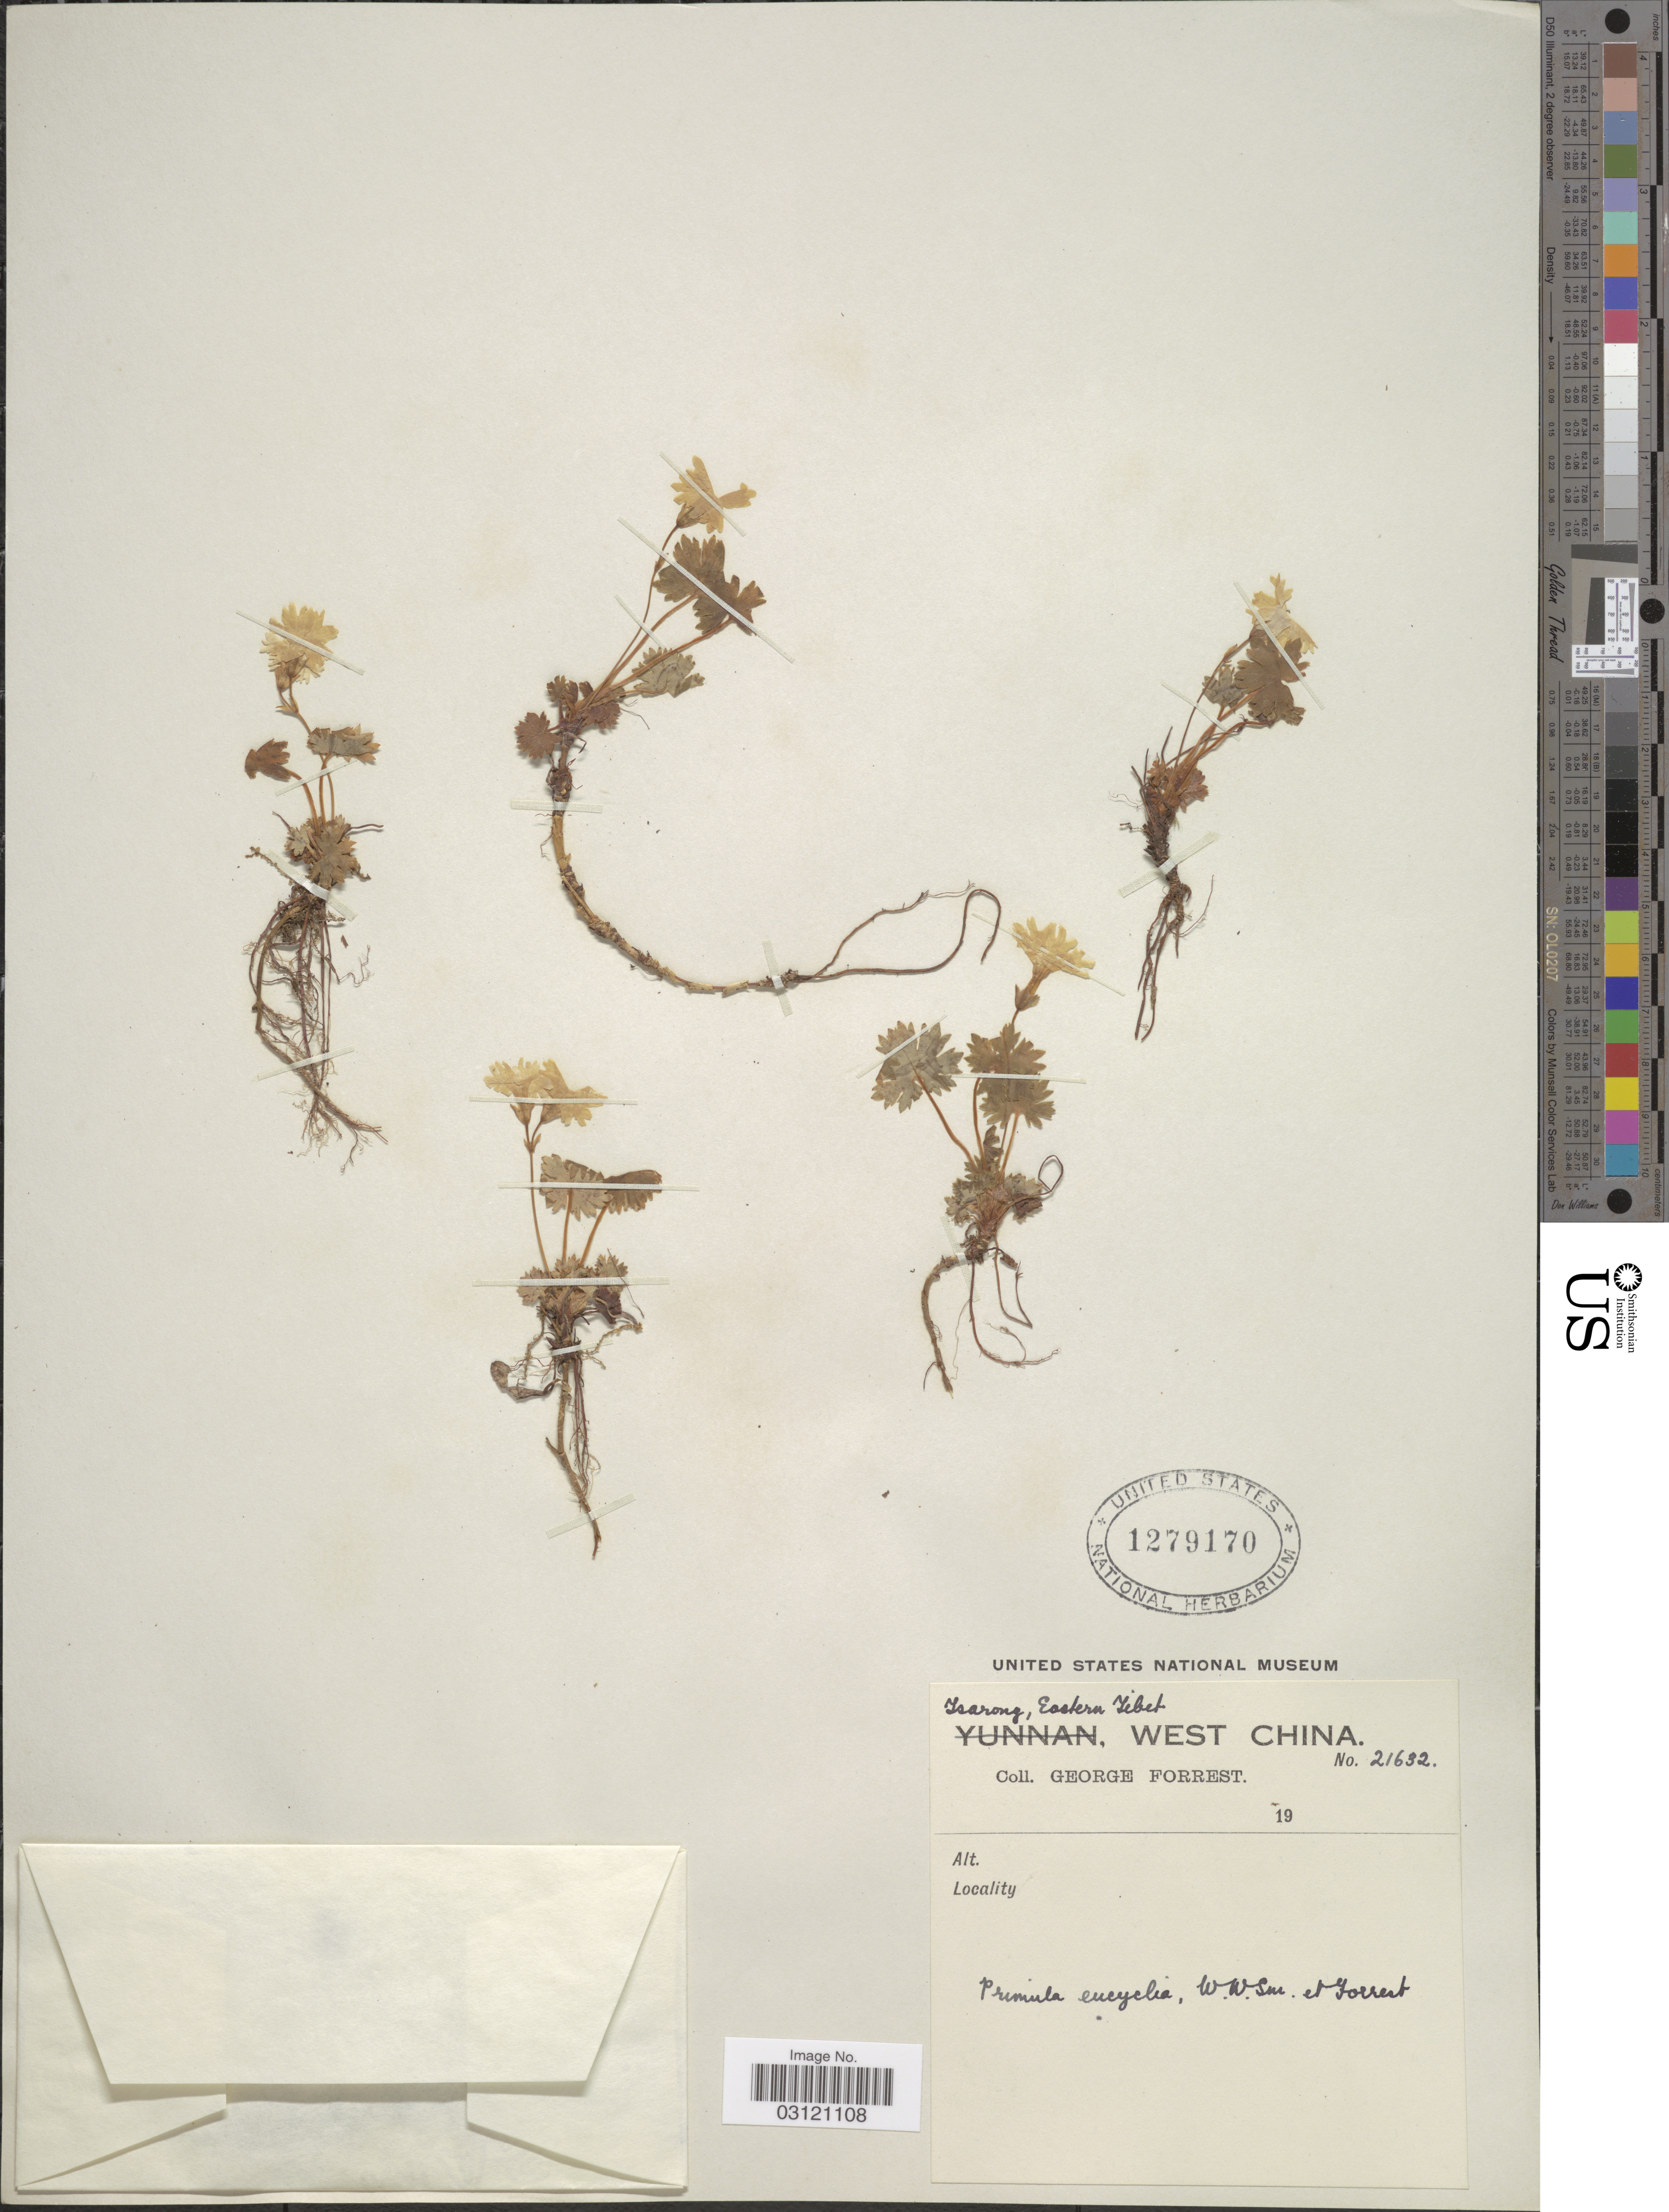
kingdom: Plantae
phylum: Tracheophyta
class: Magnoliopsida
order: Ericales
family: Primulaceae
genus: Primula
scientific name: Primula eucyclia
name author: W.W. Sm. & Forrest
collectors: G. Forrest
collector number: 21632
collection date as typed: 19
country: China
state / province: Xizang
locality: Tsarong, Eastern Tibet.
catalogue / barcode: US 1279170